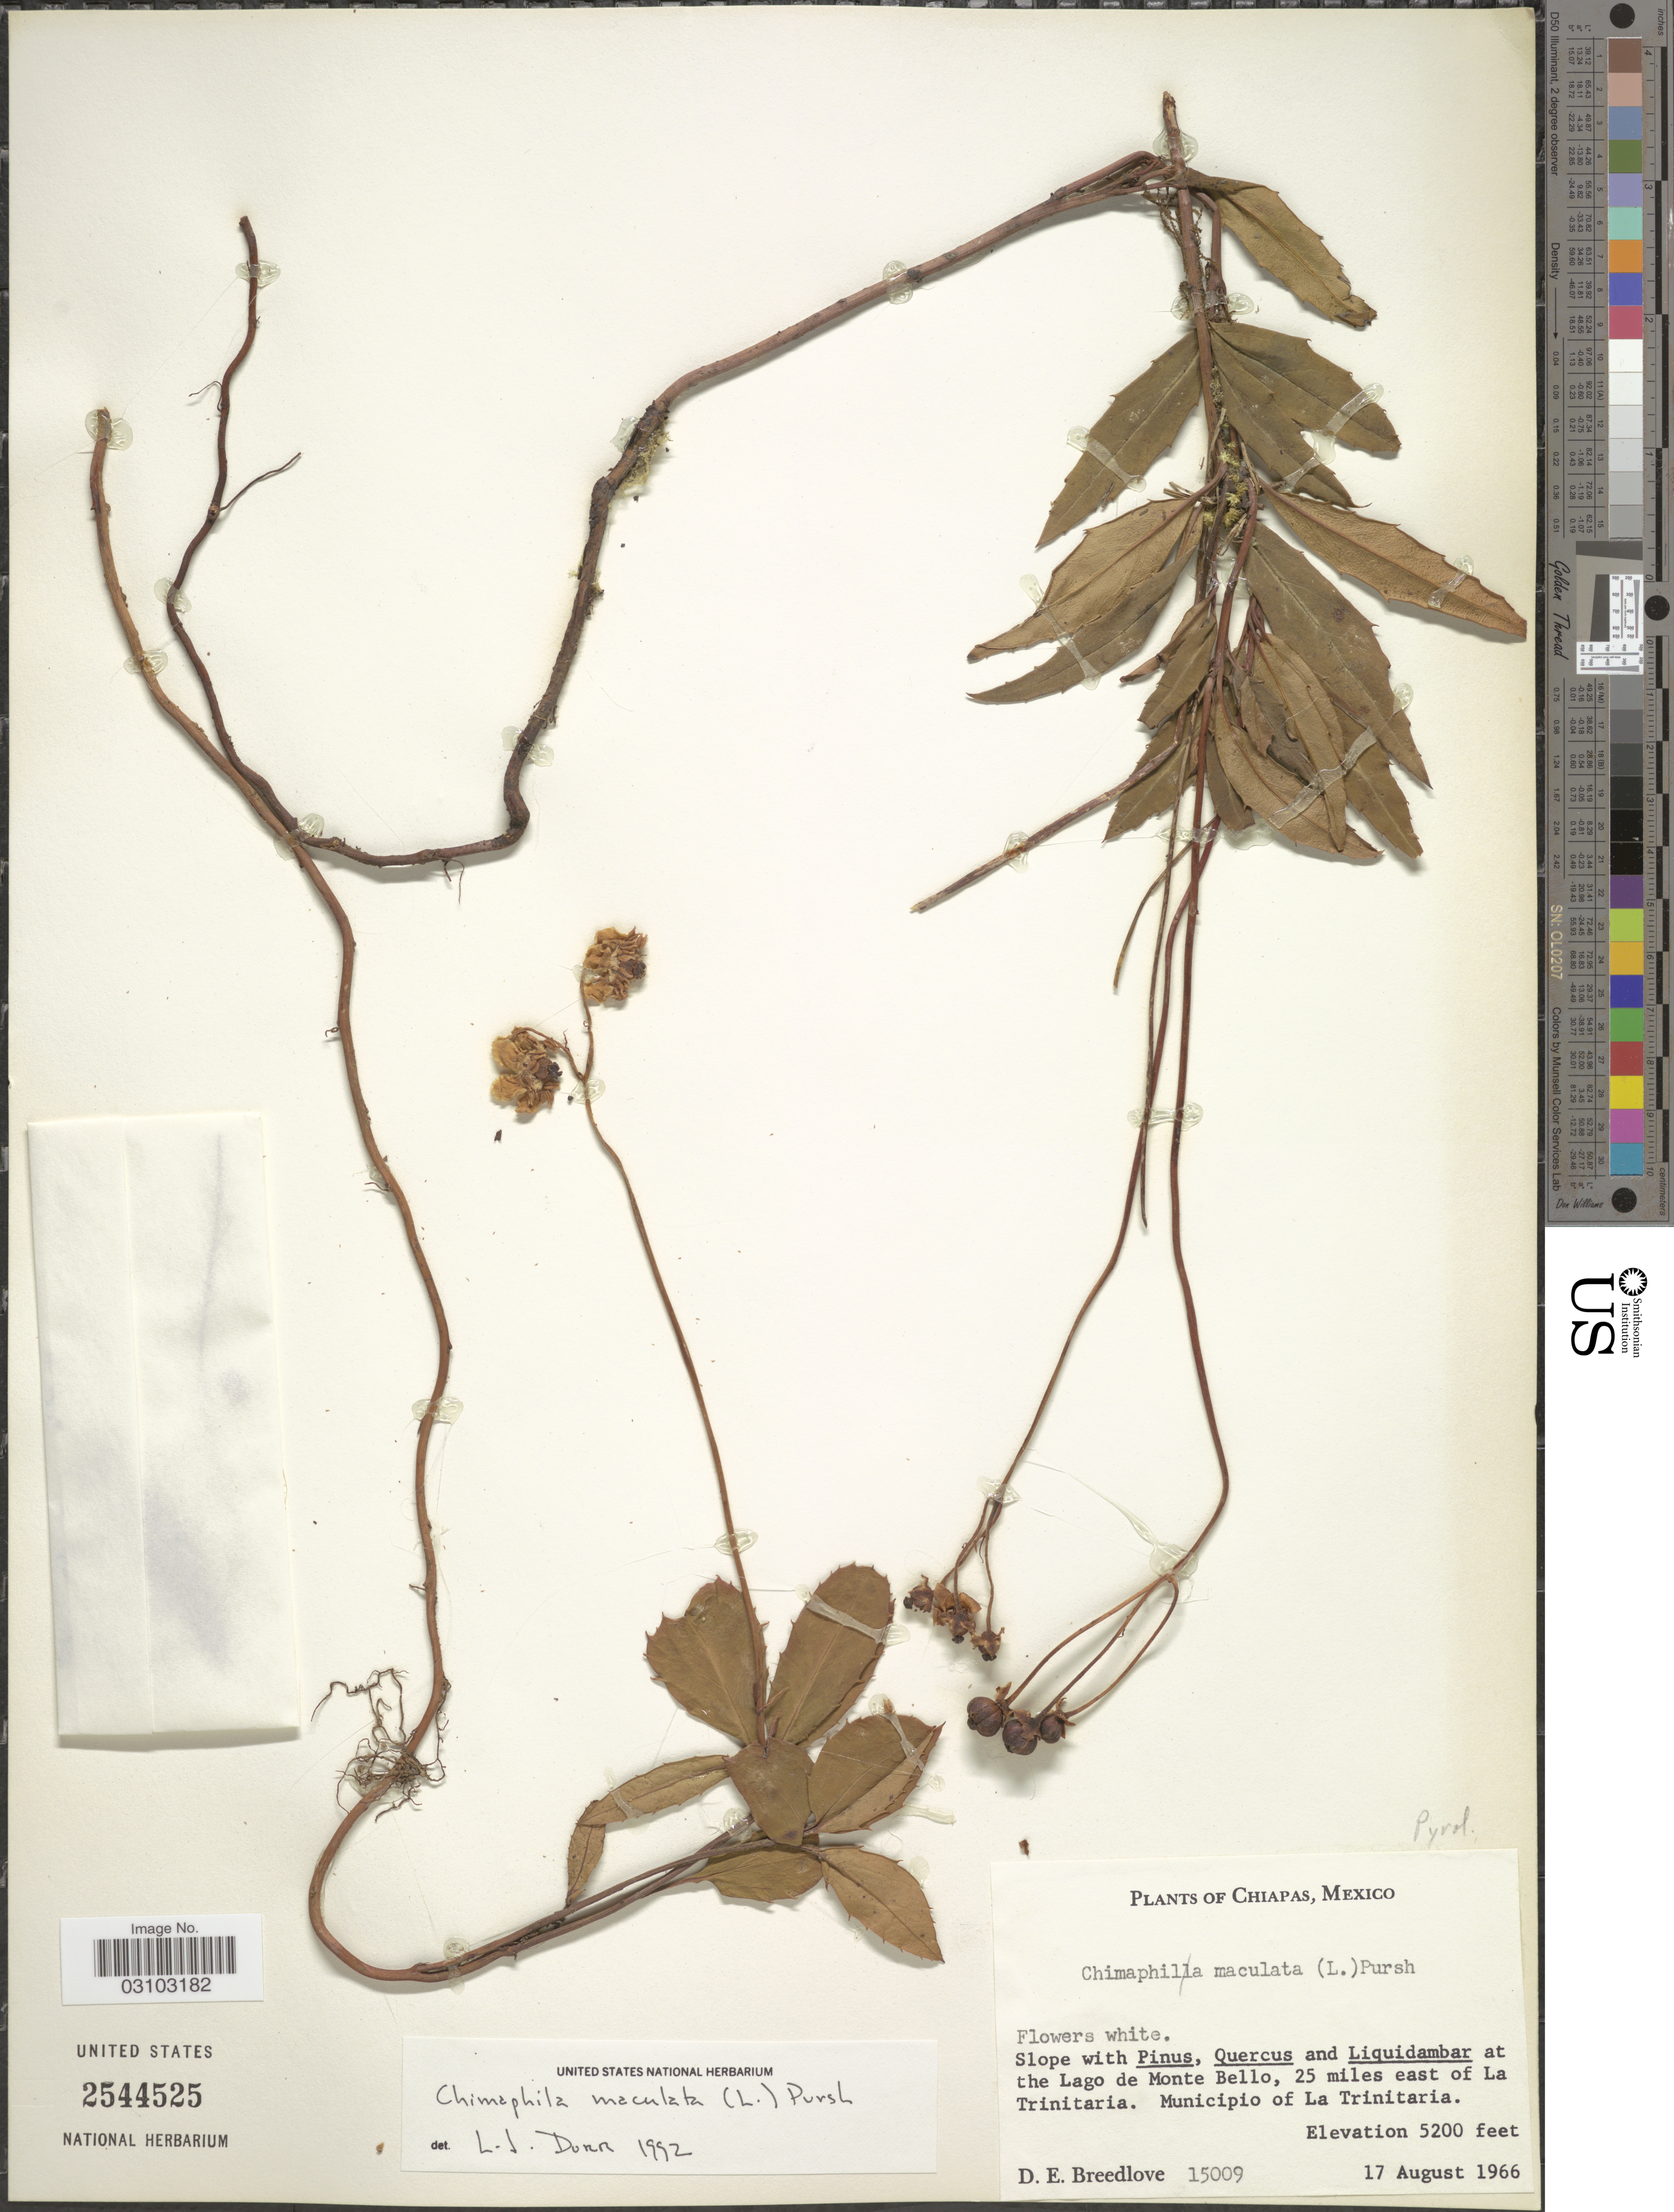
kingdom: Plantae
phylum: Tracheophyta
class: Magnoliopsida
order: Ericales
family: Ericaceae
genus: Chimaphila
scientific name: Chimaphila maculata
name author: (L.) Pursh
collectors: D. E. Breedlove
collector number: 15009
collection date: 1966-08-17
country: Mexico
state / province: Chiapas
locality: At the Lago de Monte Bello, 25 miles east of La Trinitaria. Municipio of La Trinitaria.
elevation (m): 1585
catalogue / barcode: US 2544525